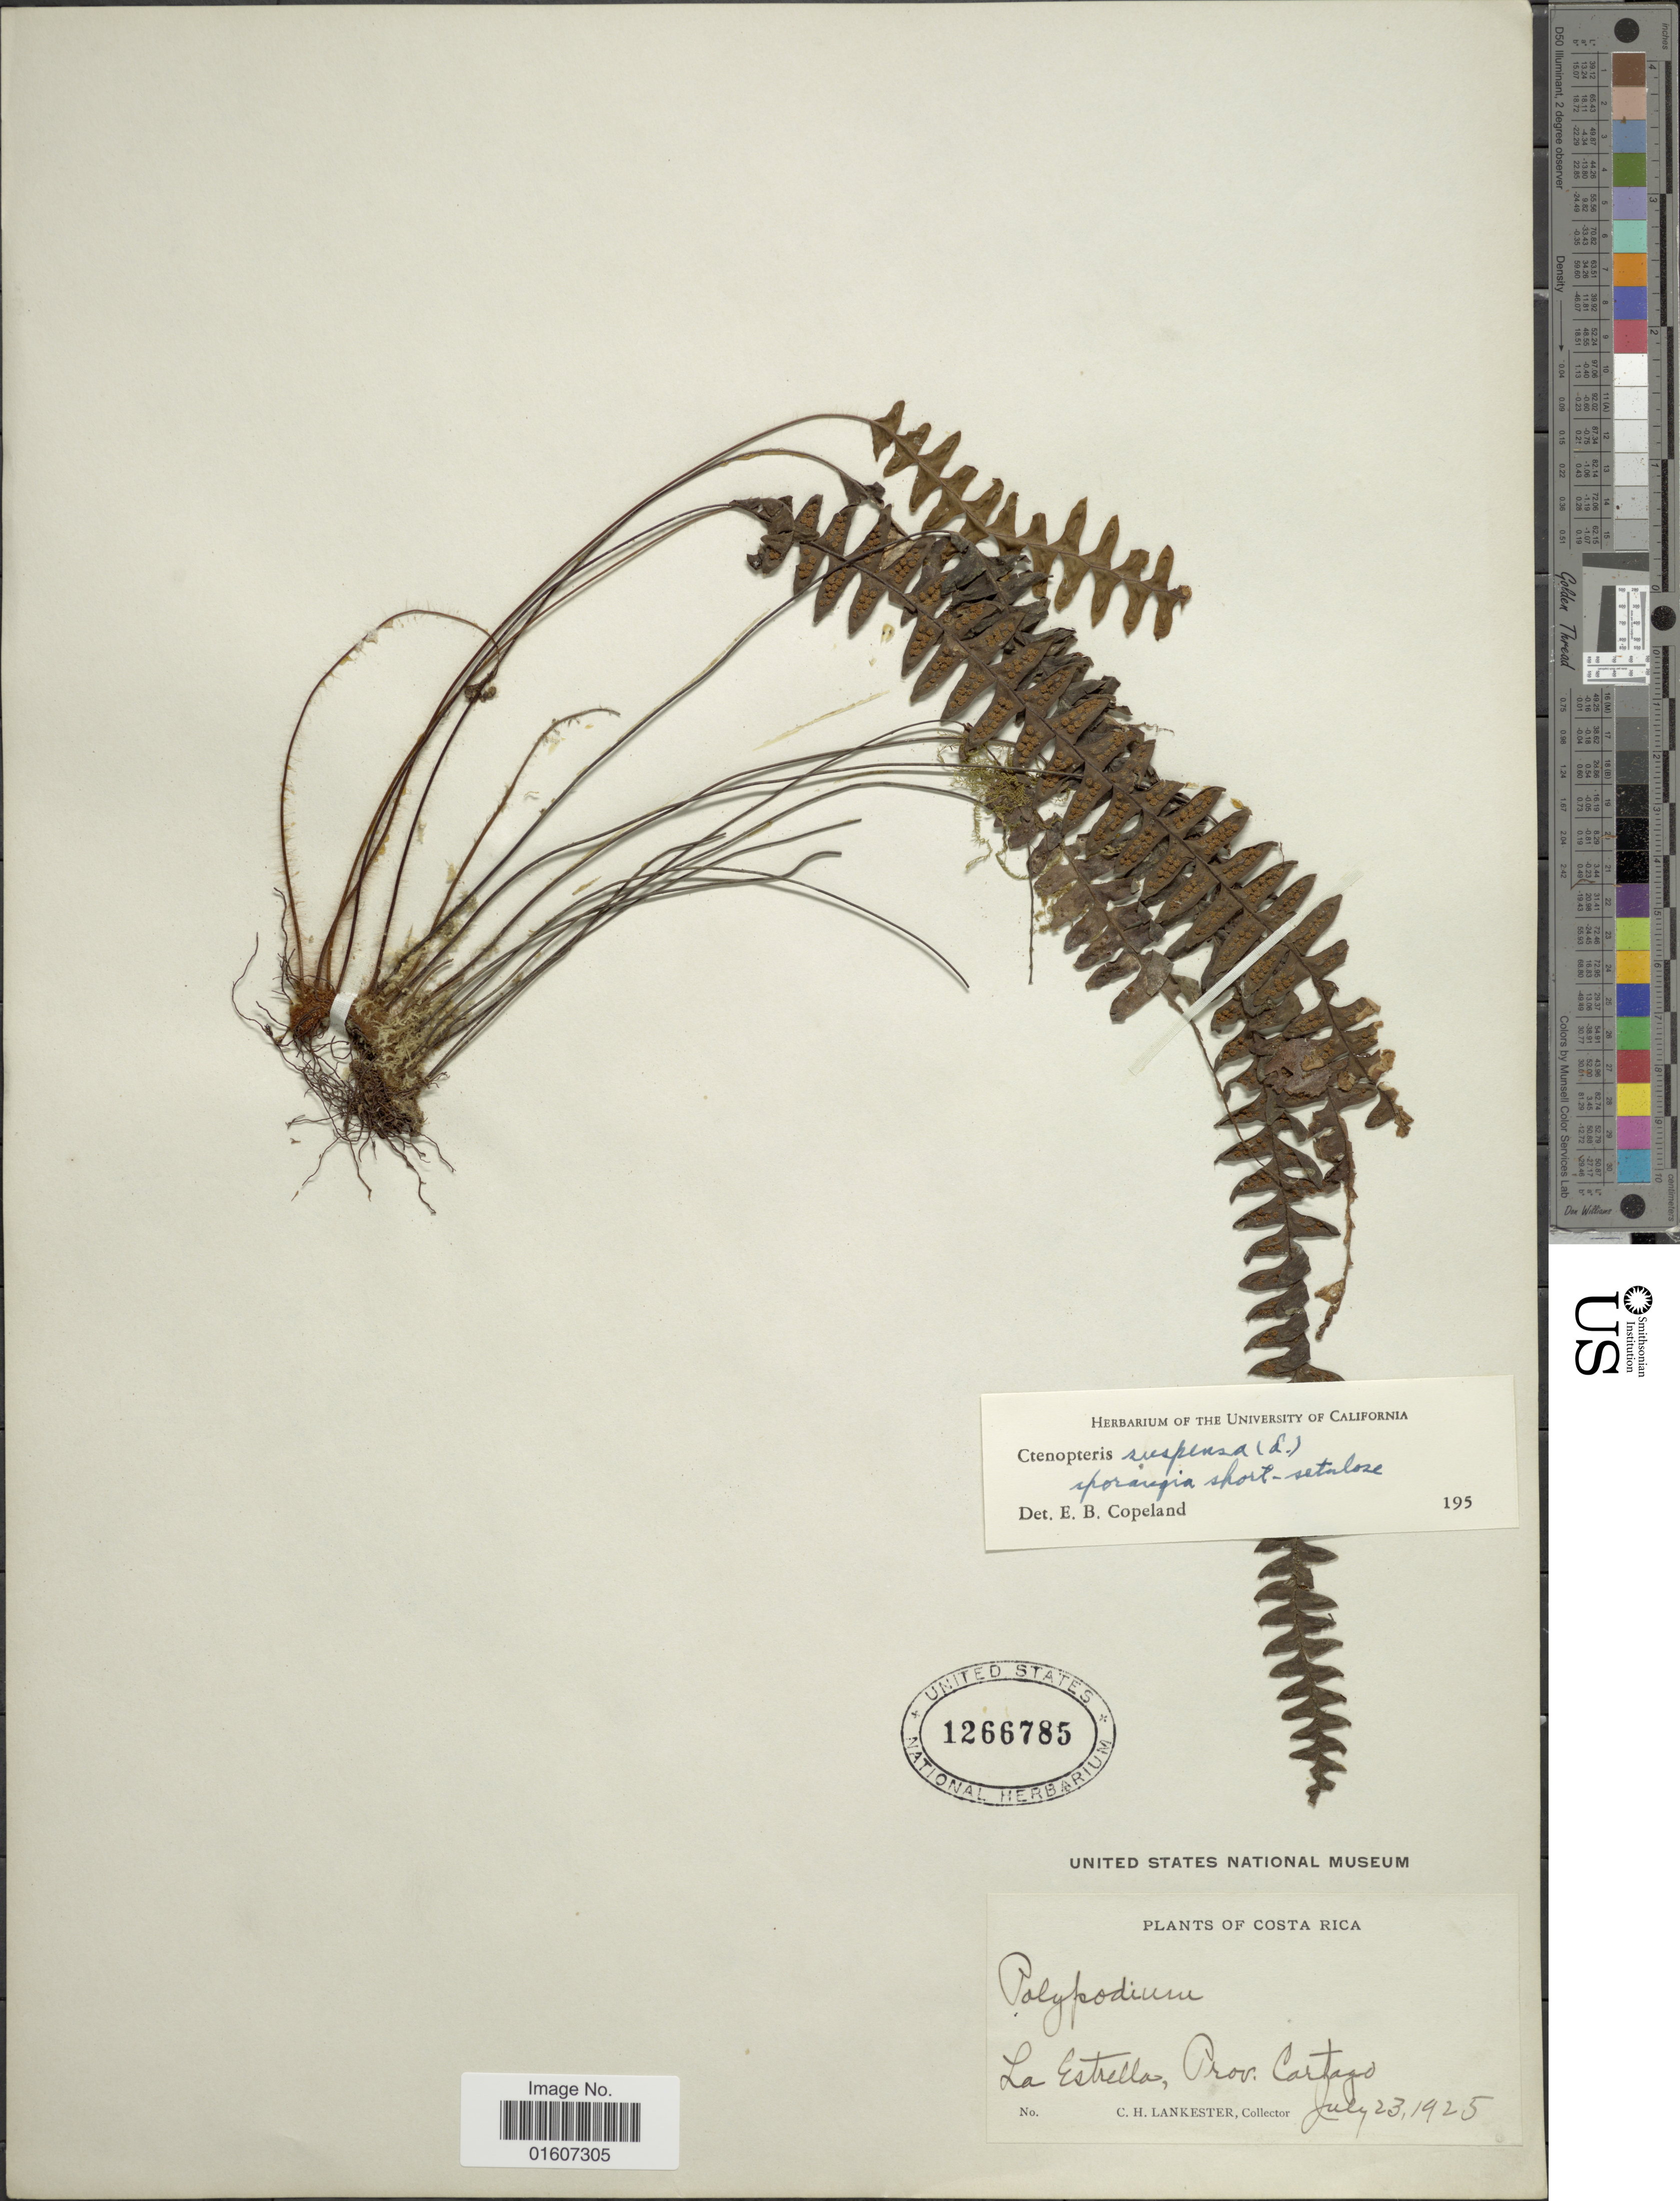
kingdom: Plantae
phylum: Tracheophyta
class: Polypodiopsida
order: Polypodiales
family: Polypodiaceae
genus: Terpsichore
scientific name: Terpsichore asplenifolia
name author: (L.) A.R. Sm.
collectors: C. H. Lankester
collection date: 1925-07-23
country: Costa Rica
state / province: Cartago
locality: La Estrella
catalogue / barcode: US 1266785